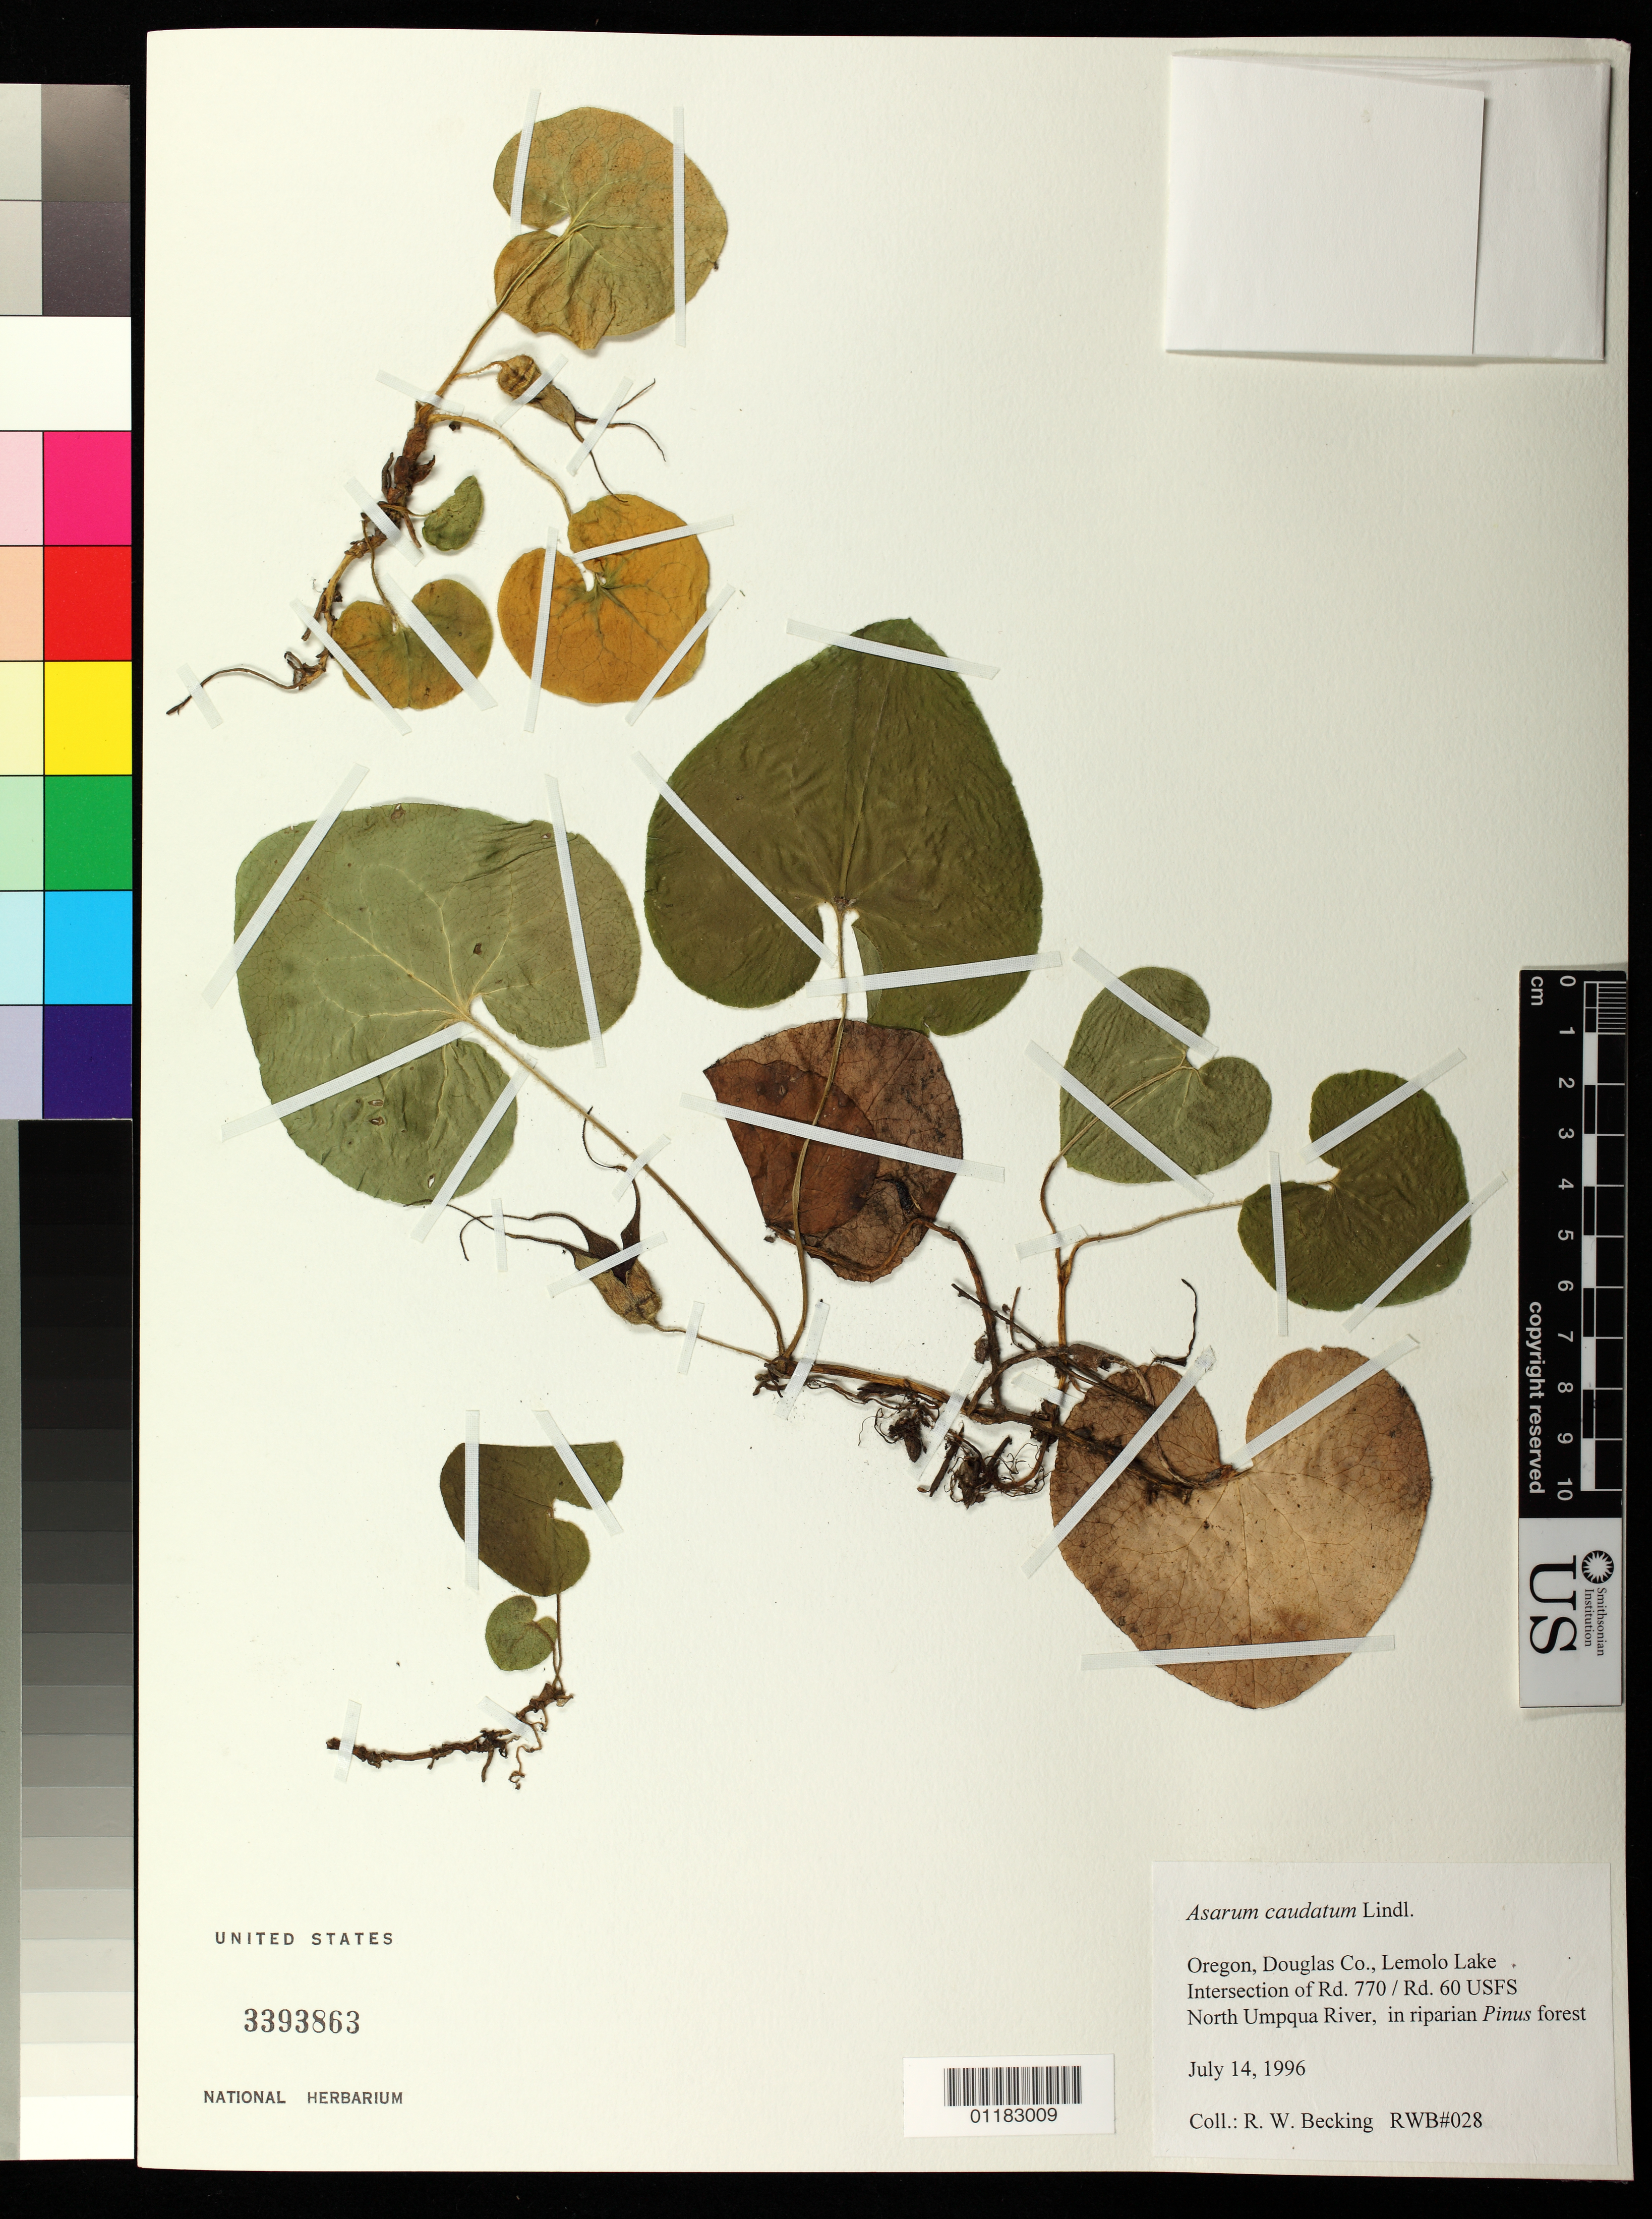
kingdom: Plantae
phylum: Tracheophyta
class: Magnoliopsida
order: Piperales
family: Aristolochiaceae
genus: Asarum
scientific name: Asarum caudatum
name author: Lindl.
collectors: R. Becking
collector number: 28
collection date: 1996-07-14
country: United States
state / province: Oregon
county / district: Douglas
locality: Douglas County, Lemolo Lake Intersection of Rd. 770/ Rd. 60 USFS North Umpqua River.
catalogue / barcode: US 3393863